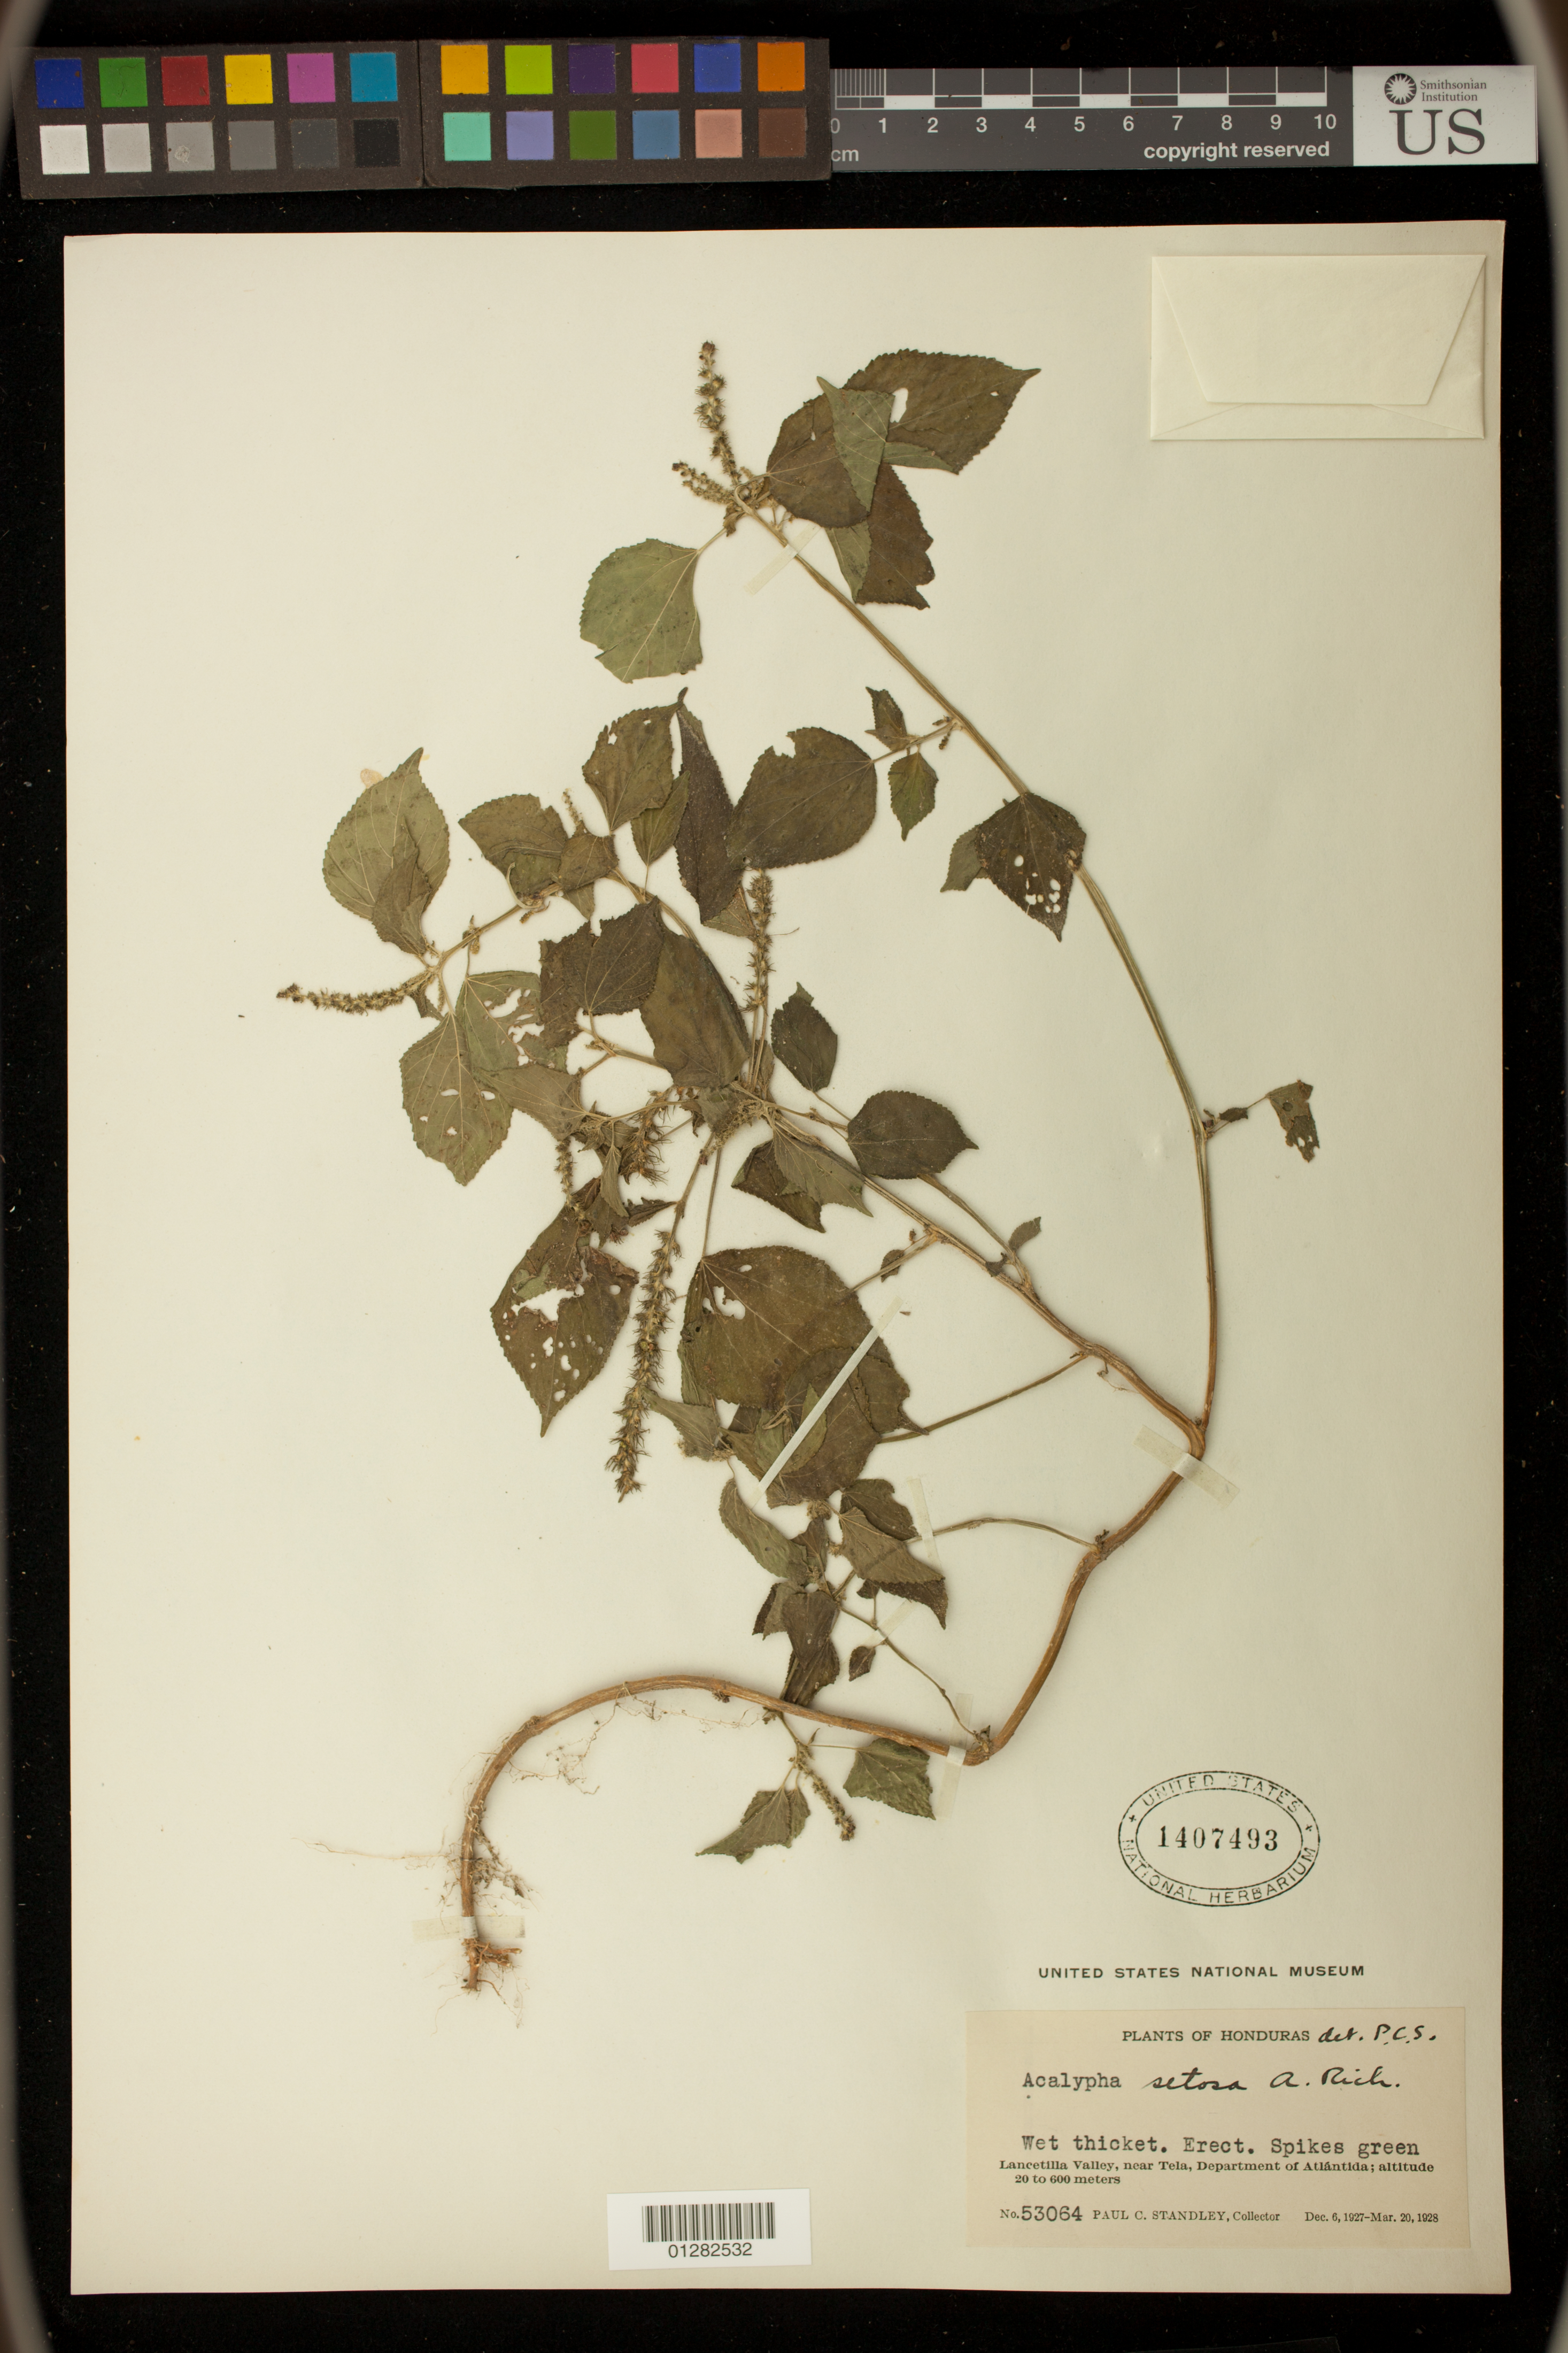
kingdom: Plantae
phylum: Tracheophyta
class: Magnoliopsida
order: Malpighiales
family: Euphorbiaceae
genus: Acalypha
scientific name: Acalypha setosa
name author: A. Rich.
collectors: P. C. Standley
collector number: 53064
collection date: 1927-12-06/1928-03-20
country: Honduras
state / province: Atlántida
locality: Lancetills Valley, near Tela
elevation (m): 20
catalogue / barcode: US 1407493